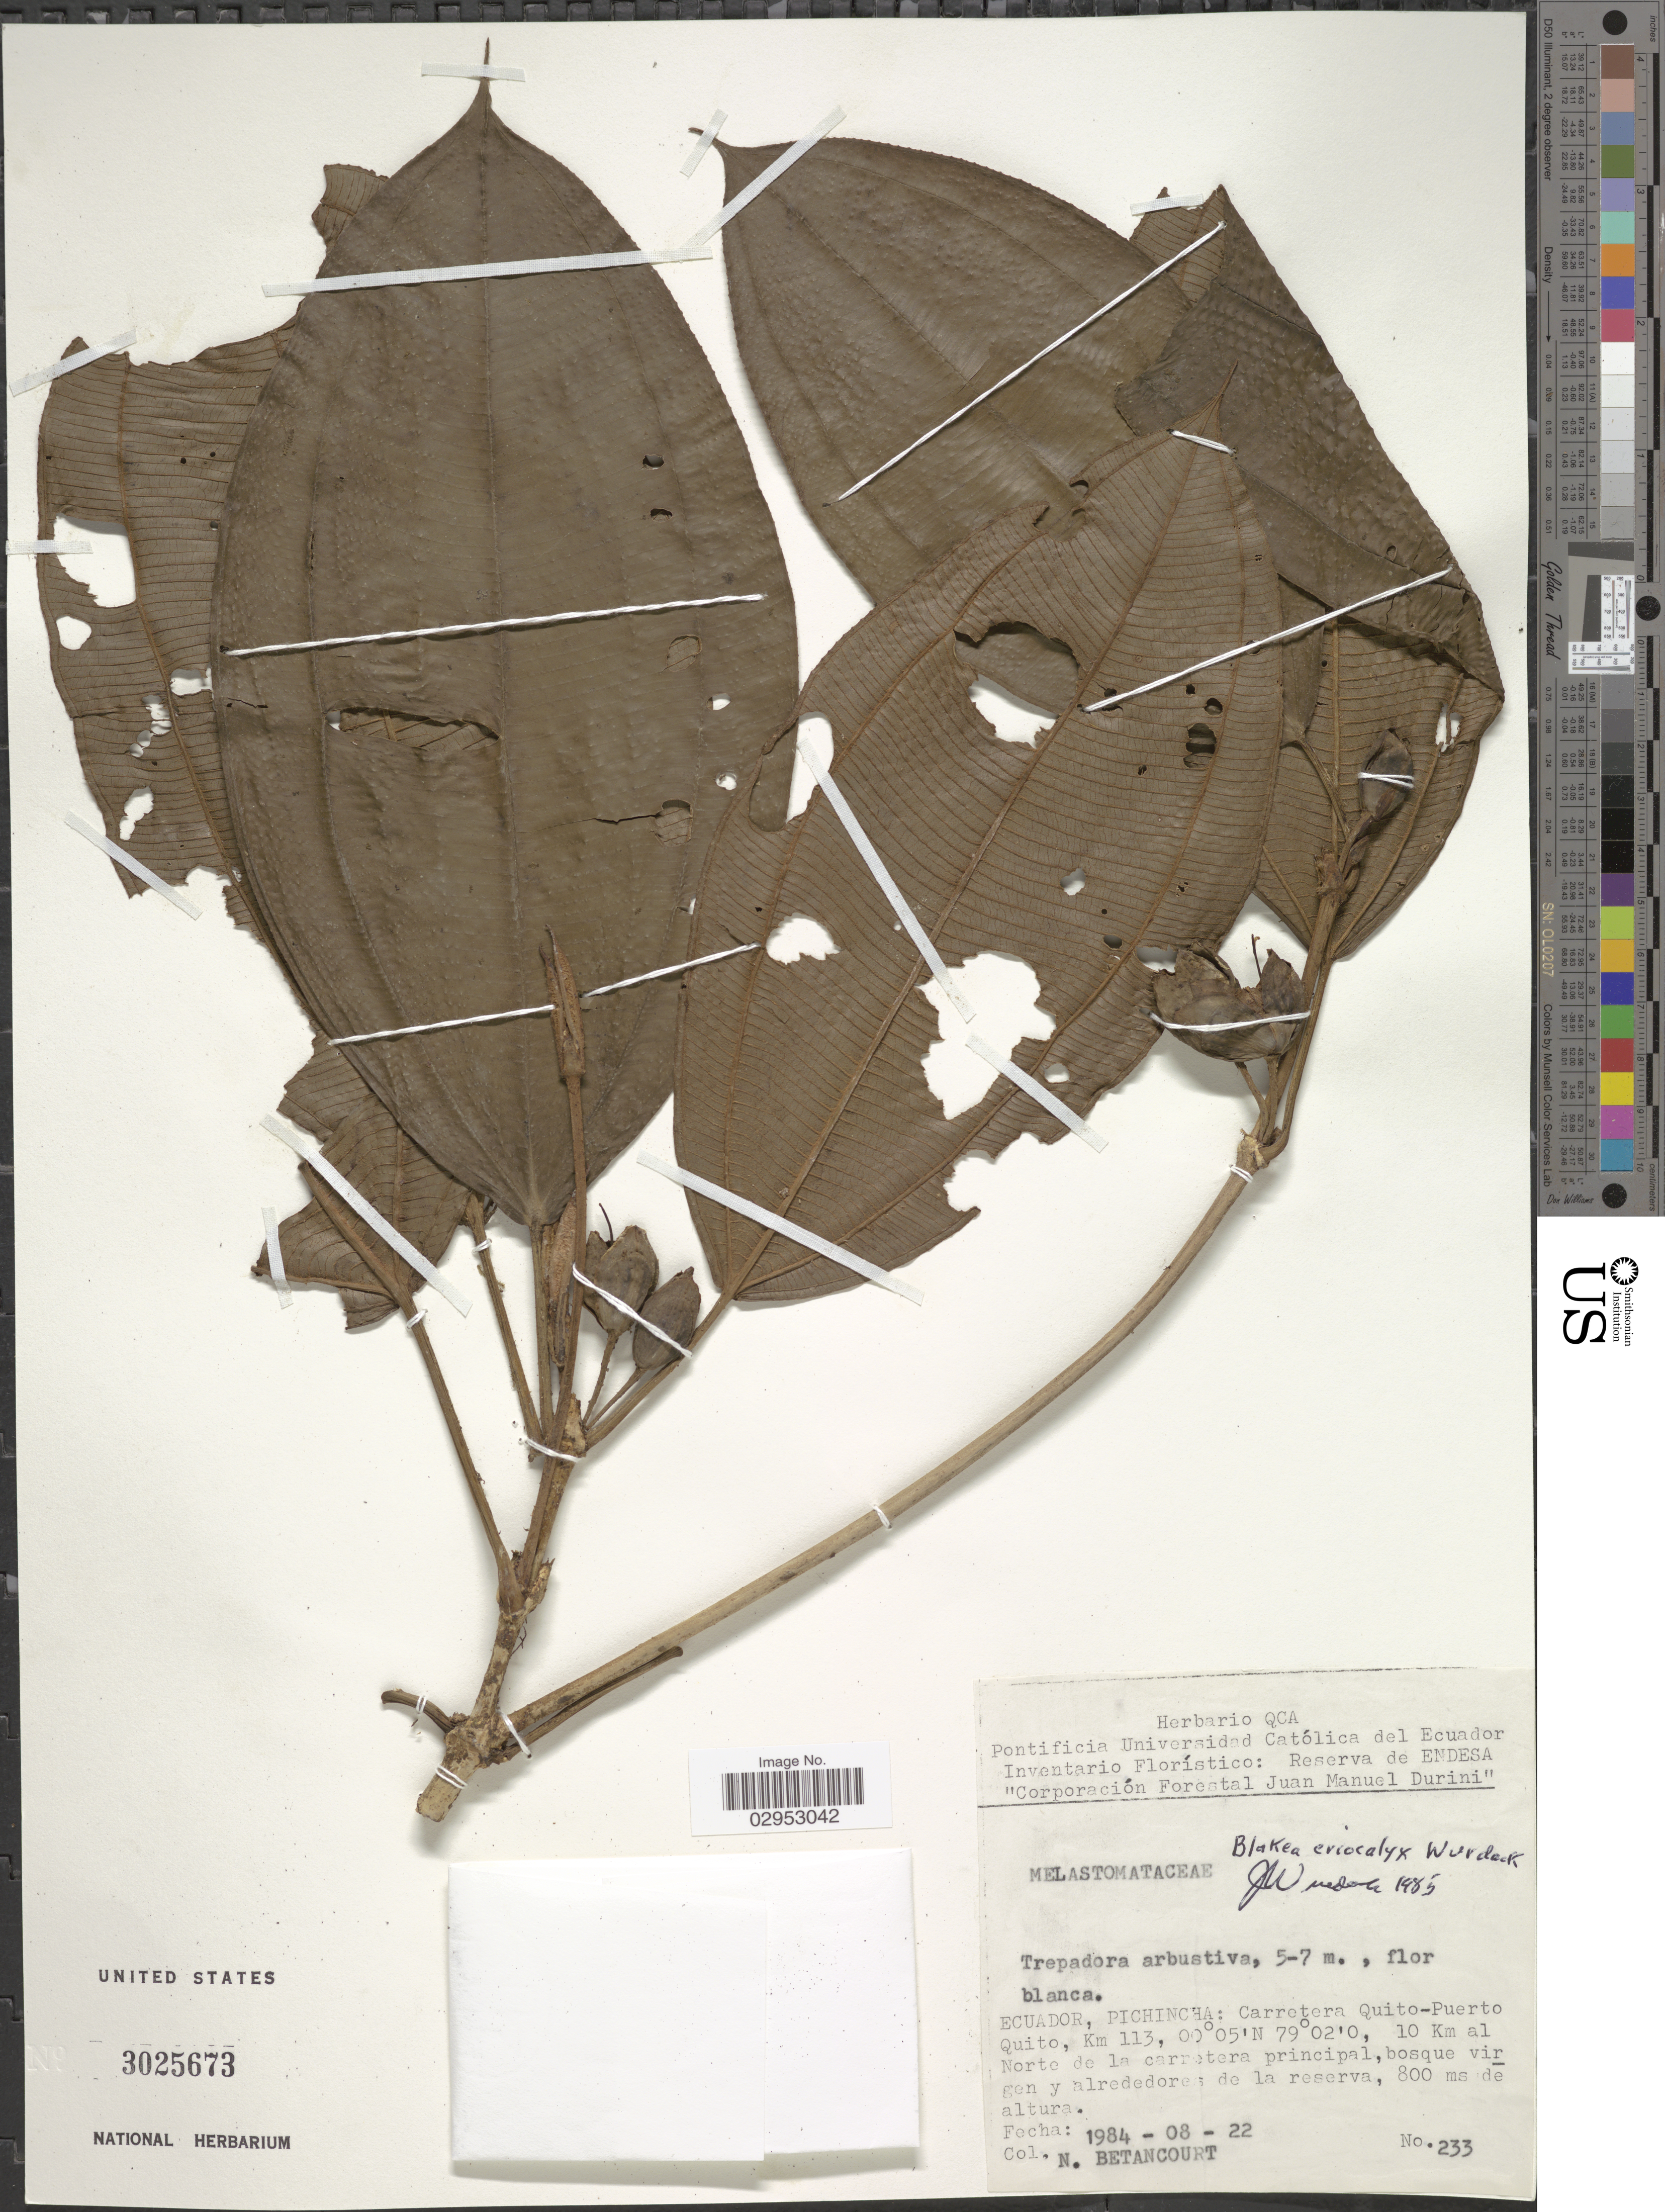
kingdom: Plantae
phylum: Tracheophyta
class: Magnoliopsida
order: Myrtales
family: Melastomataceae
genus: Blakea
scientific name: Blakea eriocalyx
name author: Wurdack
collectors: N. Betancourt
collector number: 233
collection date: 1984-08-22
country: Ecuador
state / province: Pichincha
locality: Carretera Quito-Puerto Quito, Km 113, 10 Km al Norte de la carretera principal.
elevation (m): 800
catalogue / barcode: US 3025673